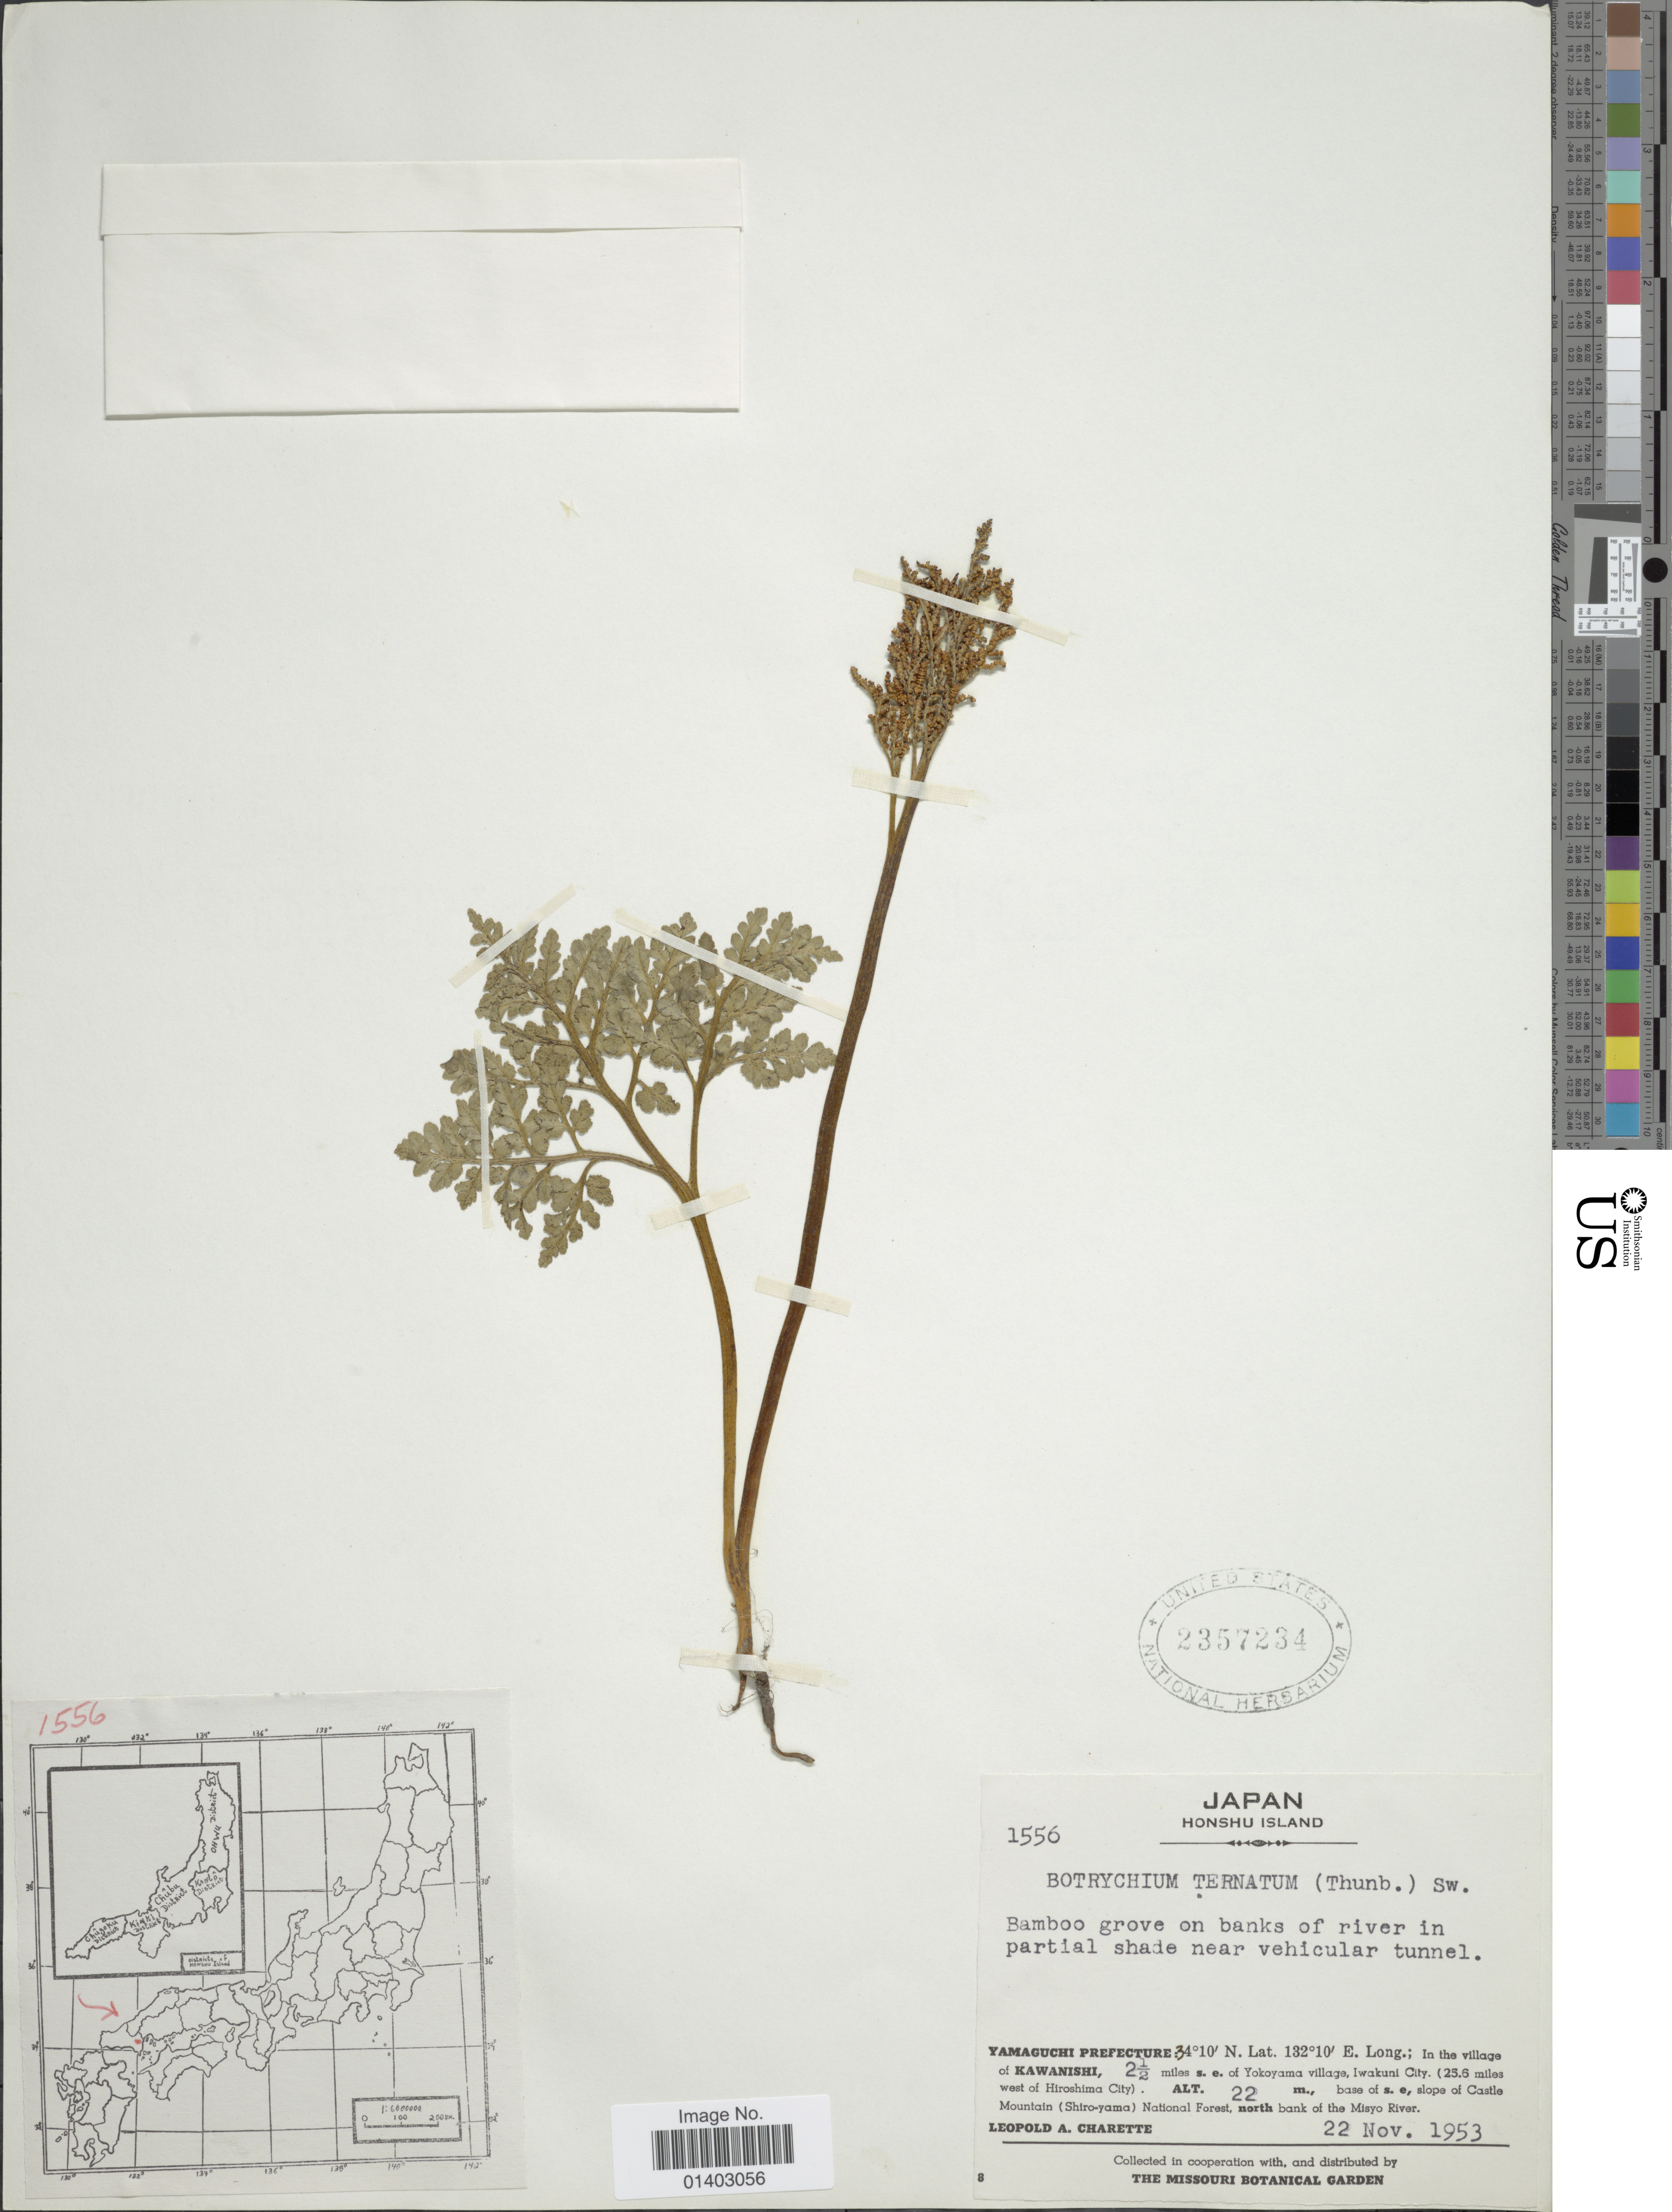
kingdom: Plantae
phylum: Tracheophyta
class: Polypodiopsida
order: Ophioglossales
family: Ophioglossaceae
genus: Botrychium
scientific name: Botrychium ternatum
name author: (Thunb.) Sw.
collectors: L. A. Charette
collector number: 1556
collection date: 1953-11-22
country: Japan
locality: Honshu Island, Yamaguchi Prefecture; In the village of Kawanishi, 2½ miles s.e. of Yokoyama village, Iwakuni City. (25.6 miles west of Hiroshima City), base of s.e. slope of Castle Mountain (Shiro-yama) National Forest, north bank of the Misyo River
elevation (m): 22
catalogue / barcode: US 2357234